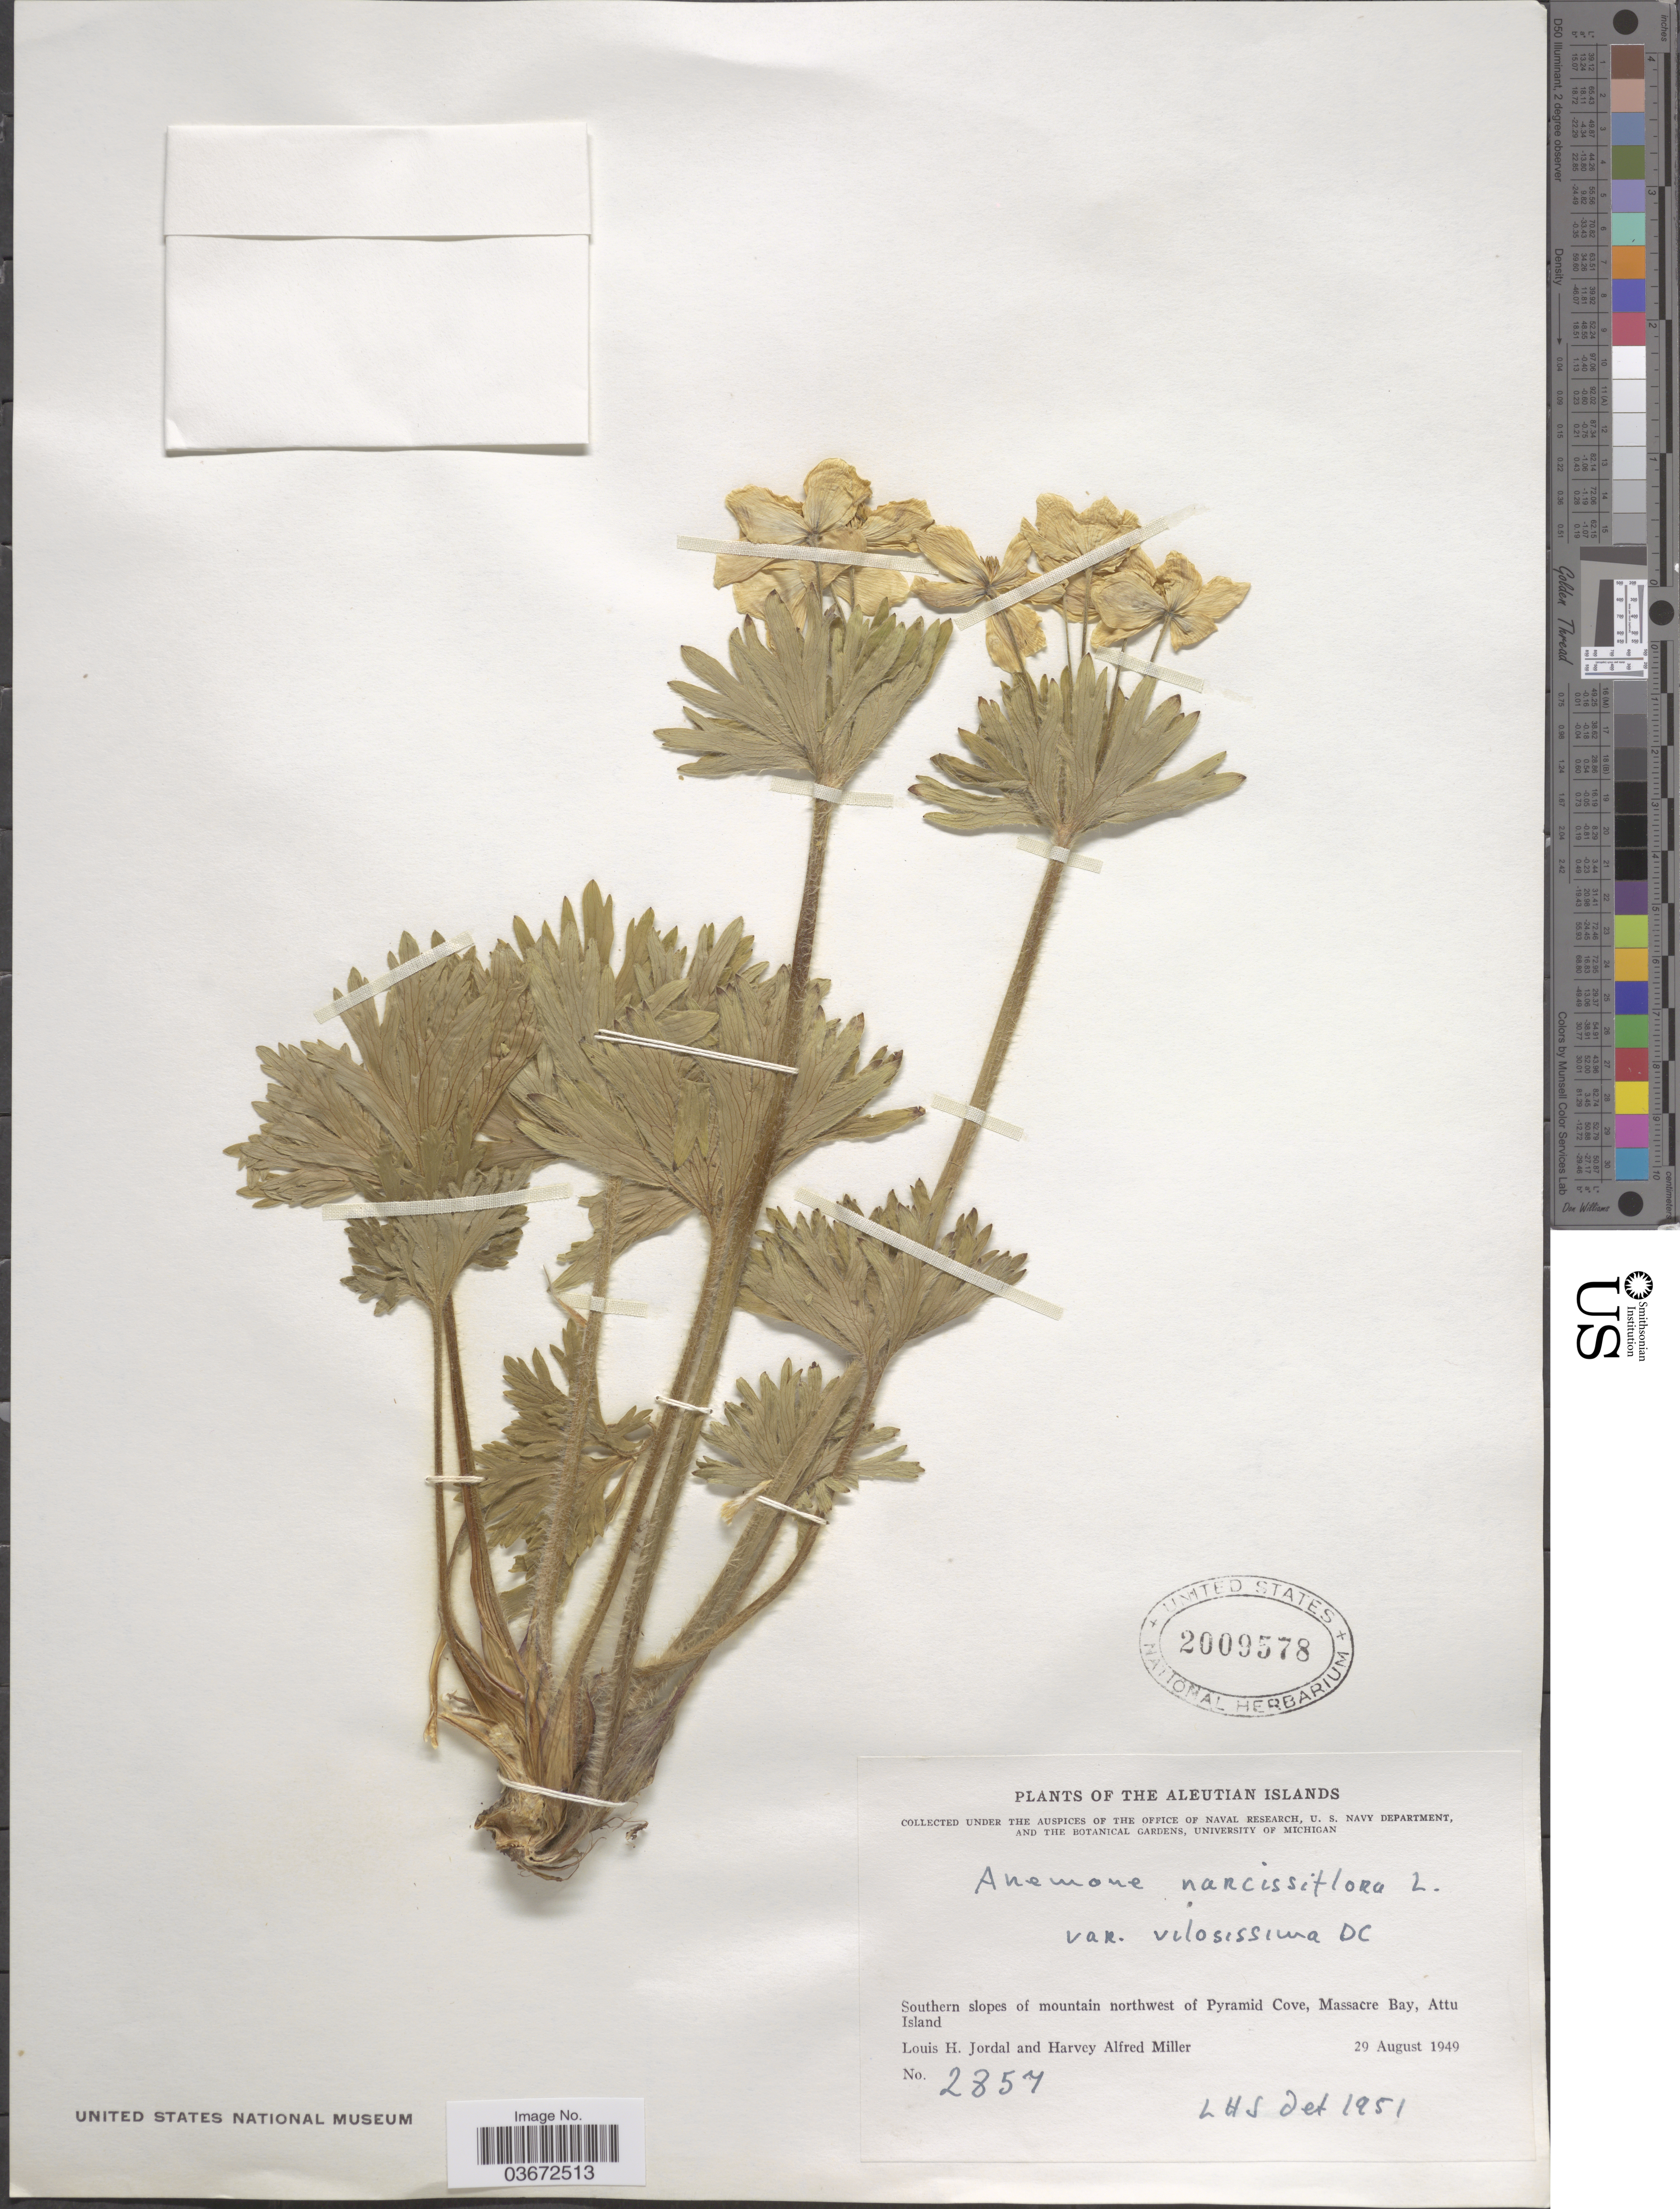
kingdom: Plantae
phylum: Tracheophyta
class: Magnoliopsida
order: Ranunculales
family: Ranunculaceae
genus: Anemone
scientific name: Anemone narcissiflora var. villosissima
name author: DC.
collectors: L. Jordal & H. A. Miller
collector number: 2857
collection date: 1949-08-29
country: United States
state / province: Alaska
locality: The Aleutian Islands. Southern slopes of mountain northwest of Pyramid Cove, Massacre Bay, Attu Island.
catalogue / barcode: US 2009578